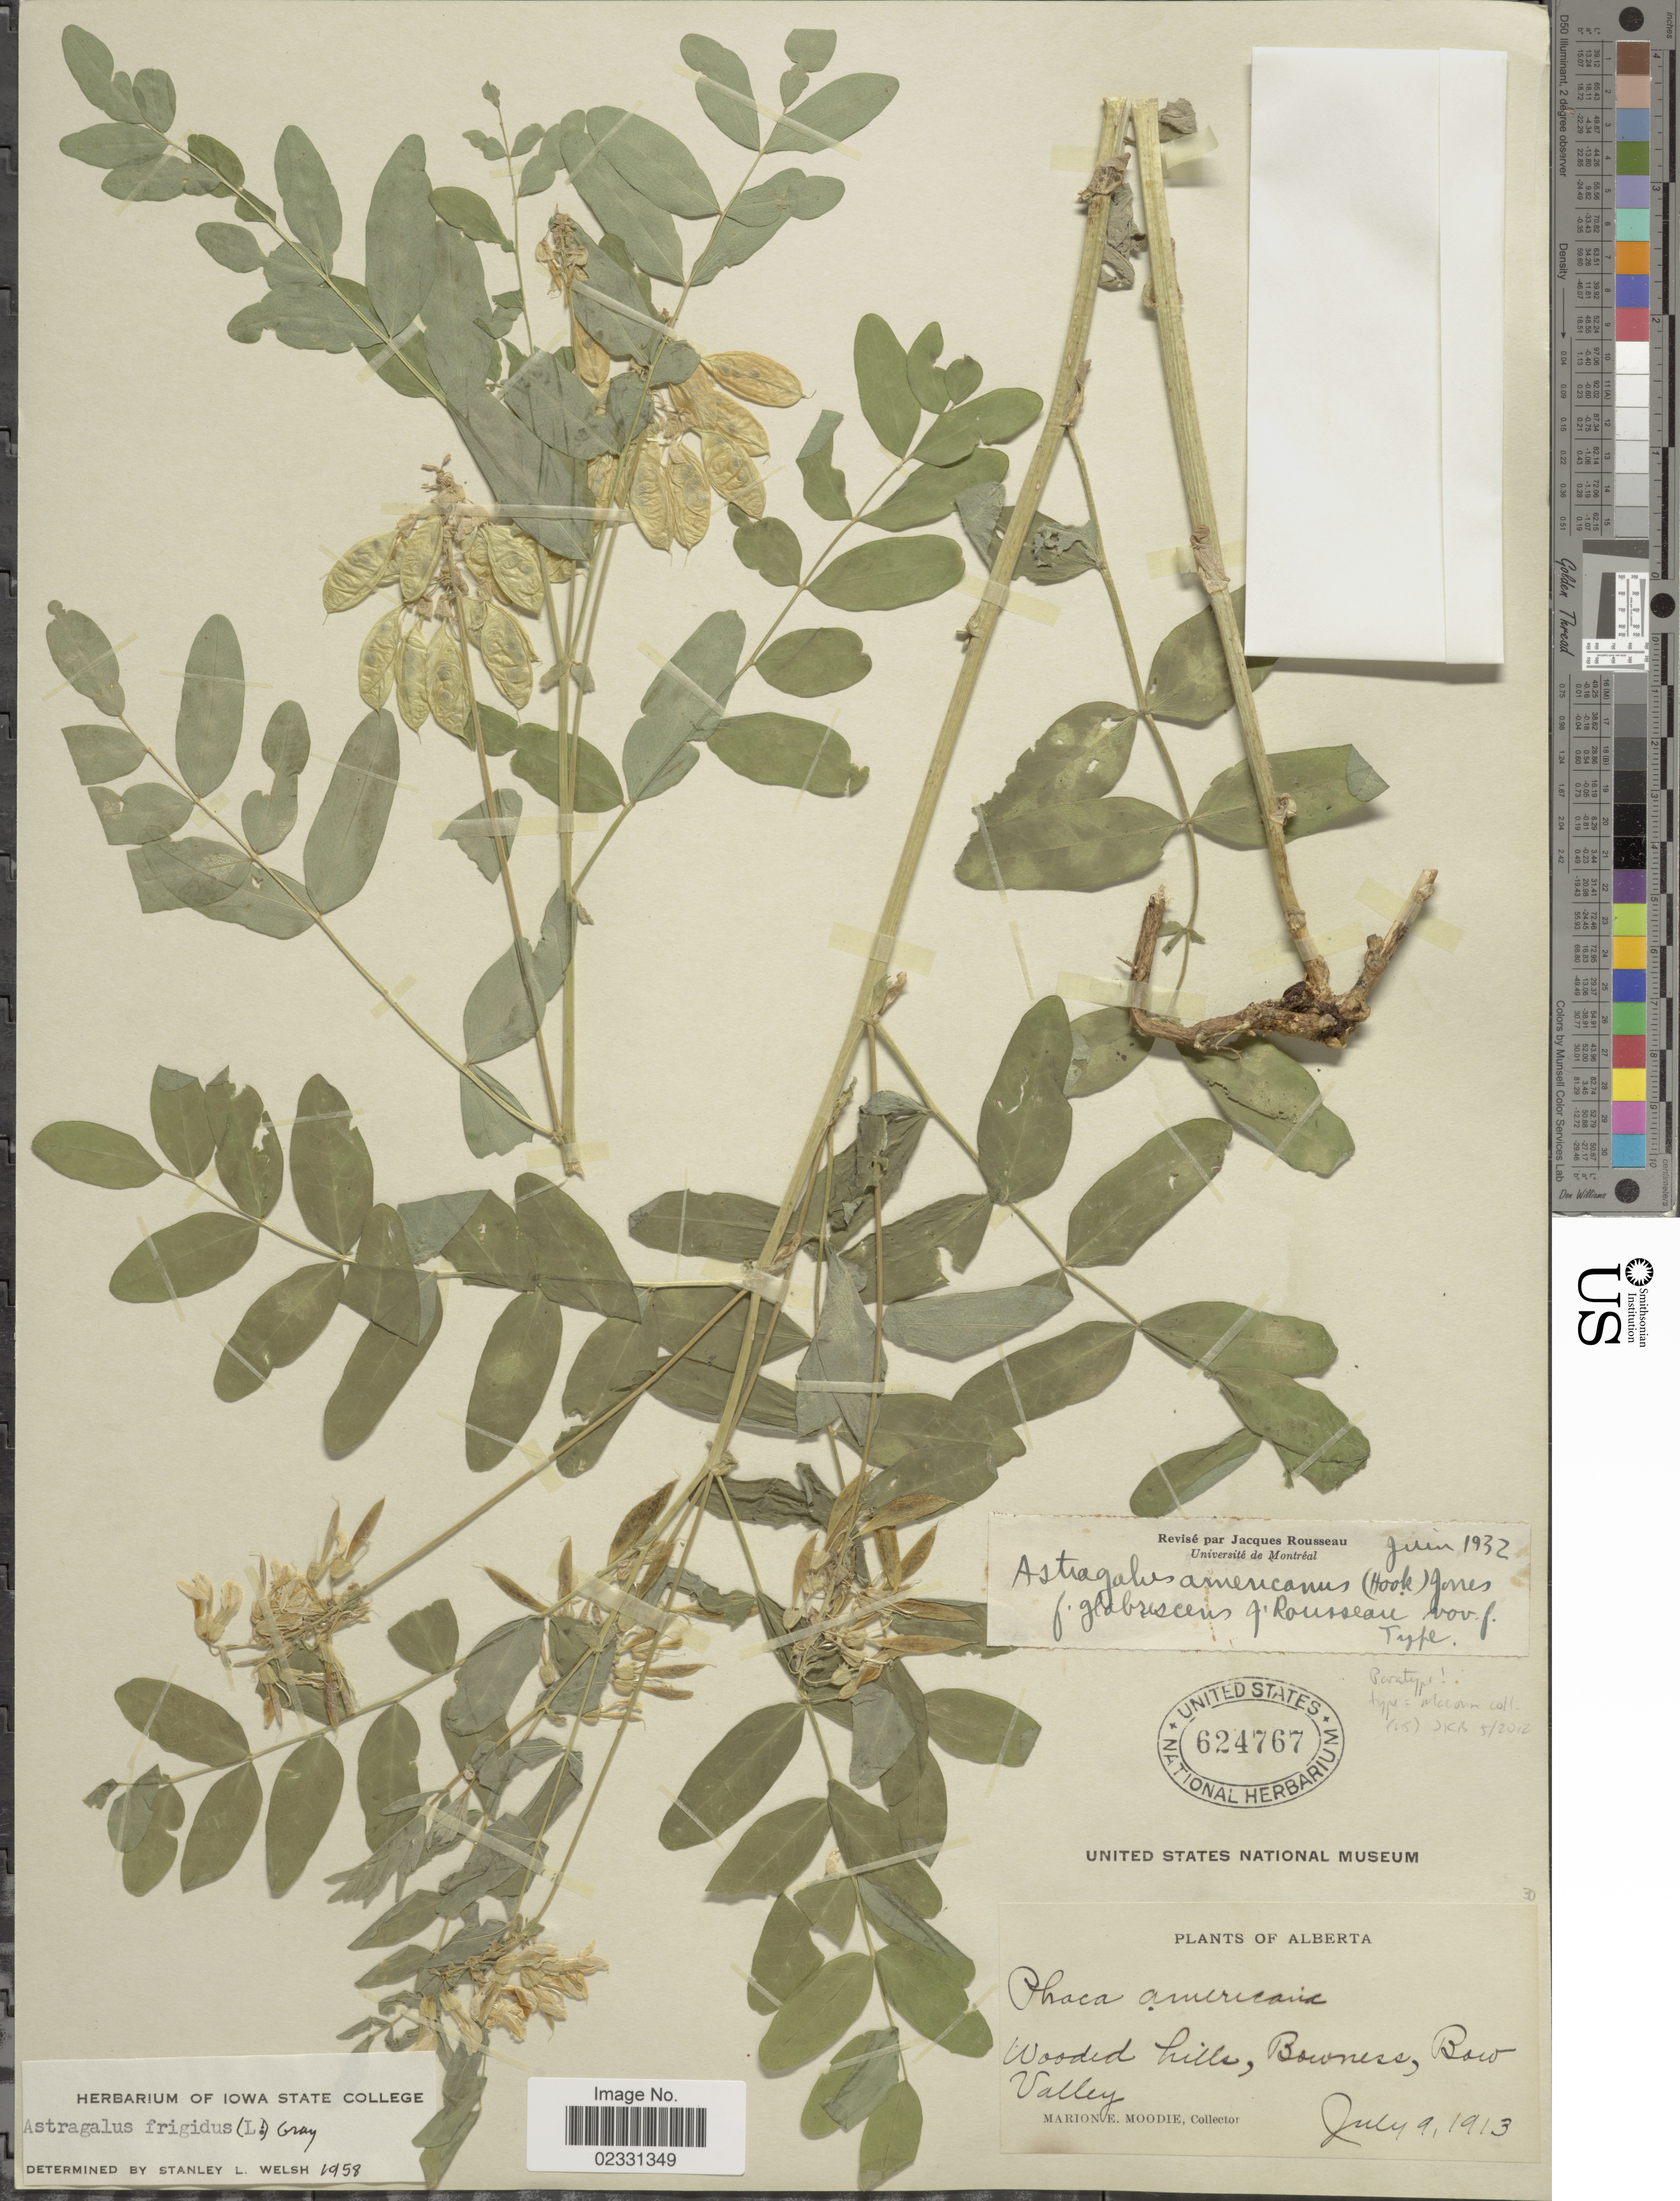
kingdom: Plantae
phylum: Tracheophyta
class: Magnoliopsida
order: Fabales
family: Fabaceae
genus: Astragalus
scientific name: Astragalus frigidus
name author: (L.) A. Gray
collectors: M. E. Moodie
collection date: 1913-07-09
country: Canada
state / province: Alberta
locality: Wooded hills, Bowness, Bow Valley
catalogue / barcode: US 624767